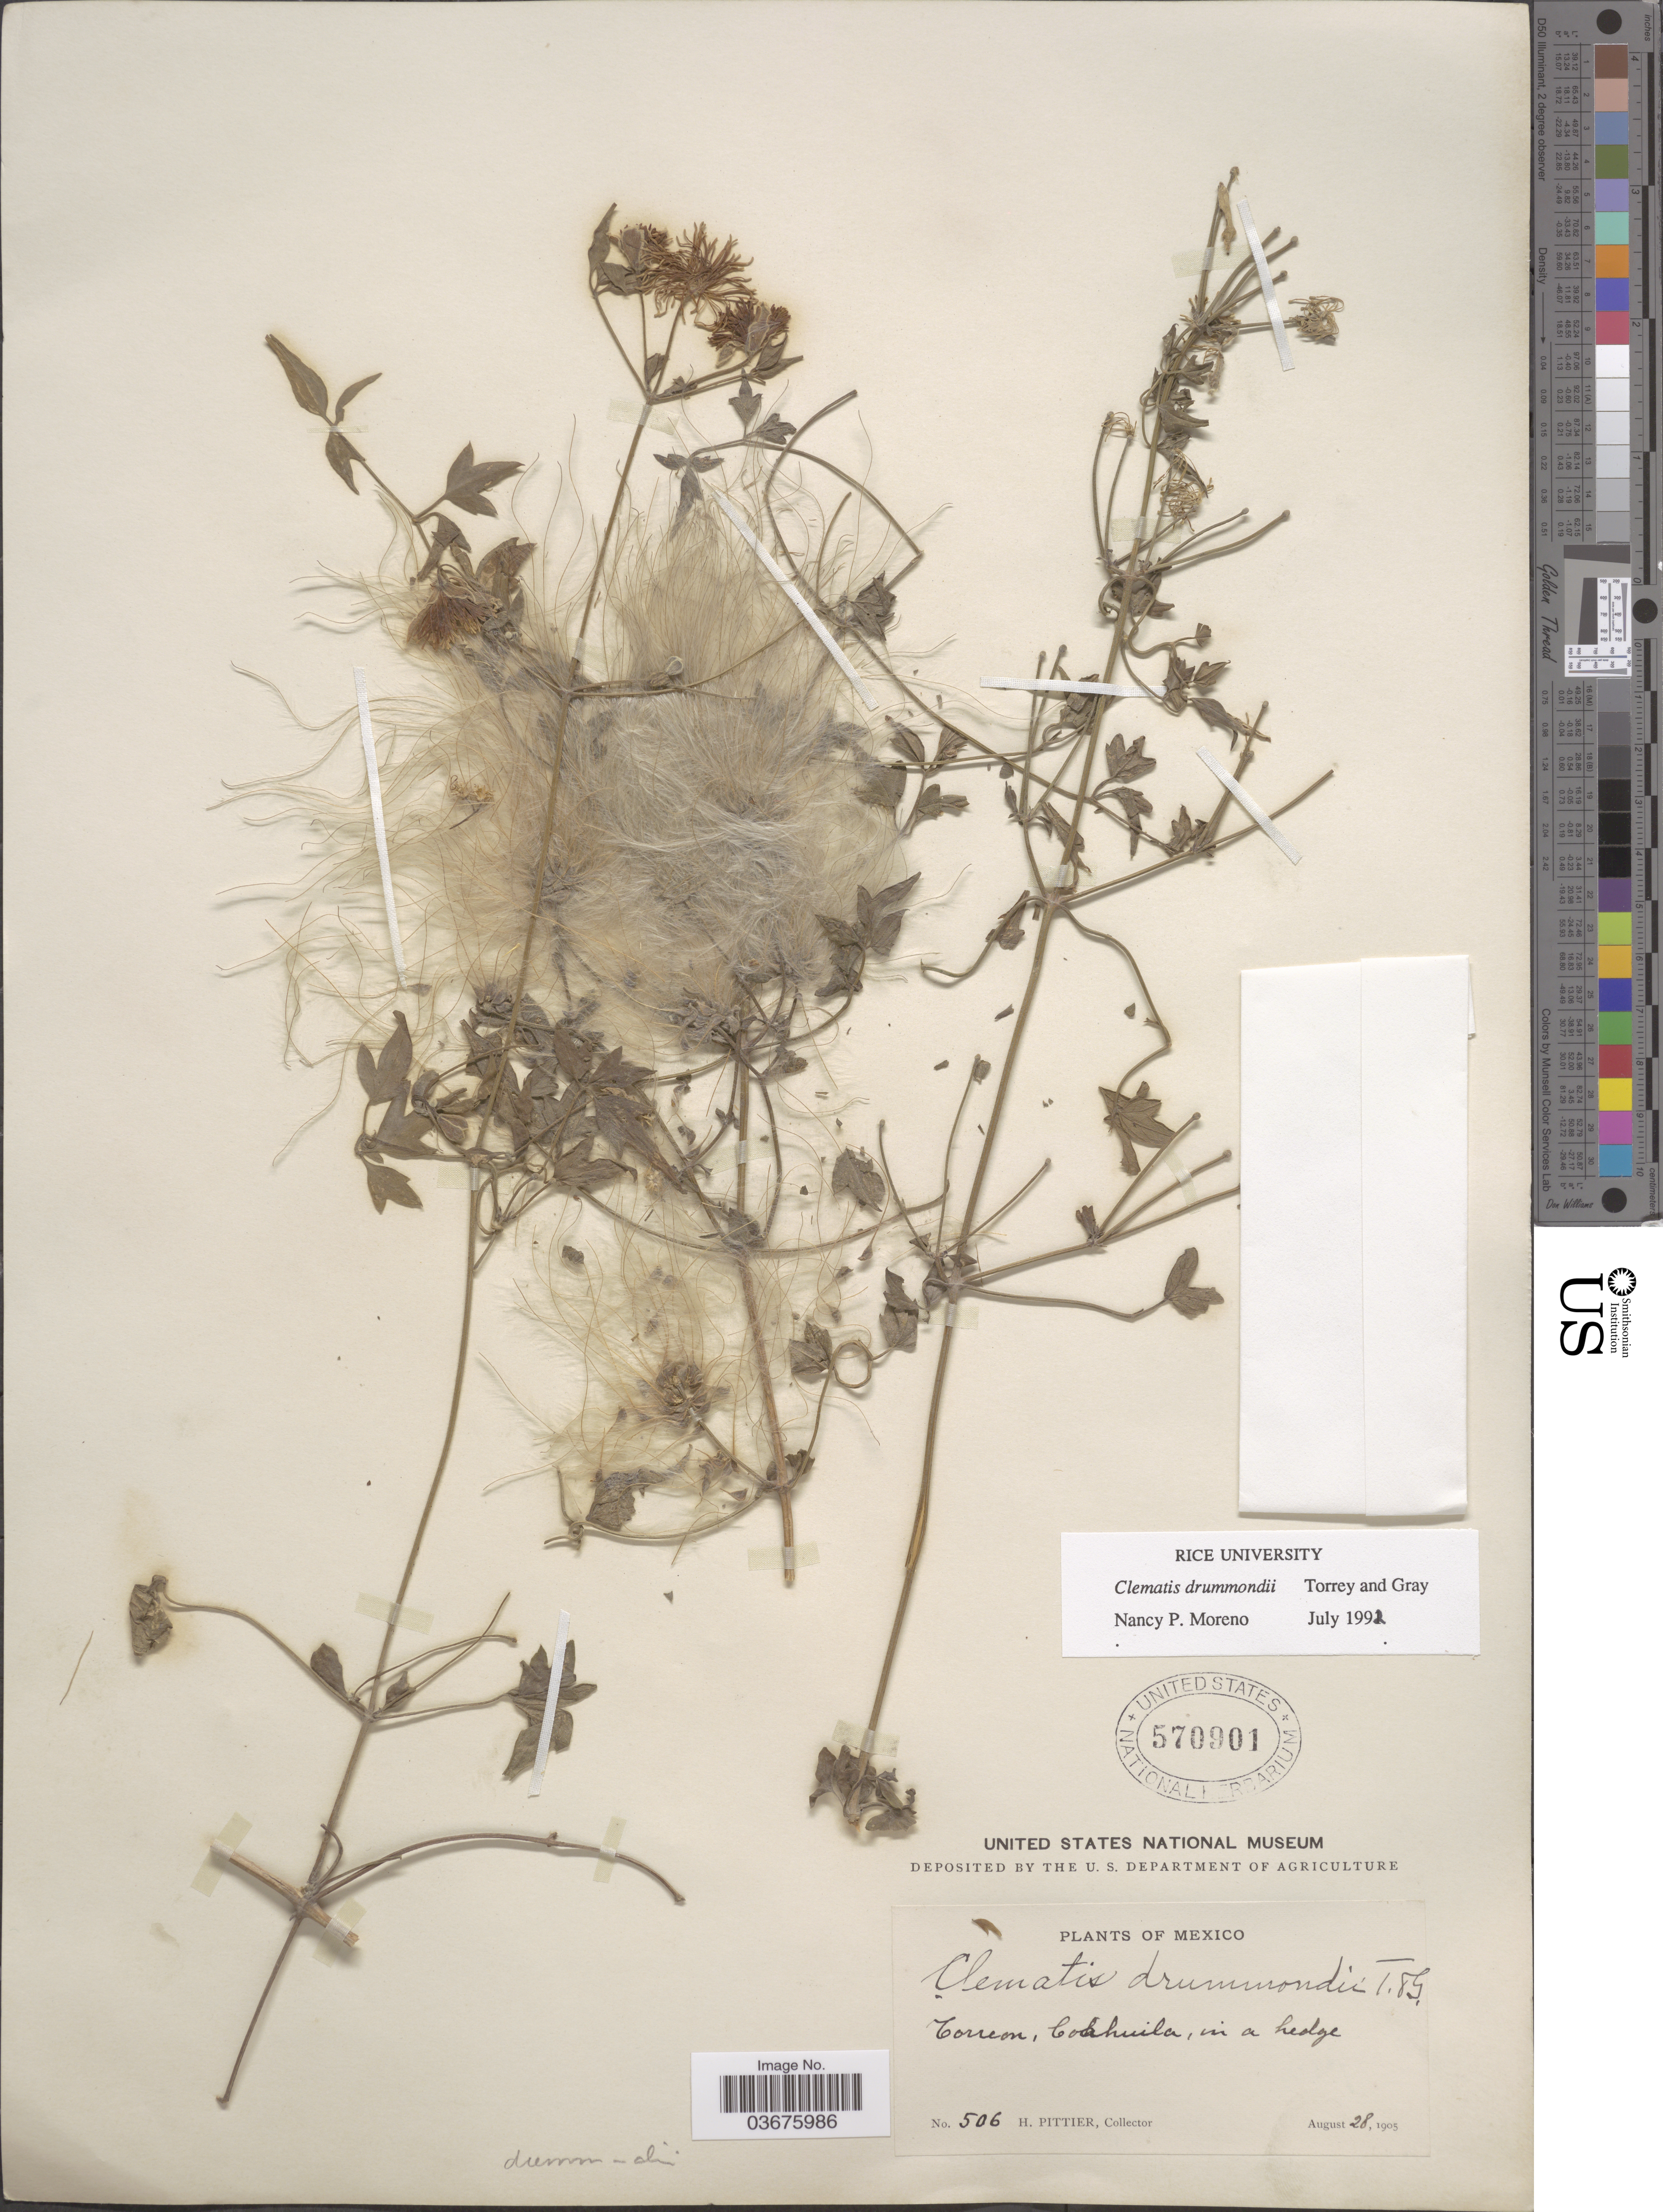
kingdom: Plantae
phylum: Tracheophyta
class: Magnoliopsida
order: Ranunculales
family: Ranunculaceae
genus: Clematis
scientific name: Clematis drummondii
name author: Torr. & A. Gray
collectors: H. F. Pittier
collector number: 506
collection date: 1905-08-28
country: Mexico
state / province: Coahuila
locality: Torreon.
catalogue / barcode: US 570901